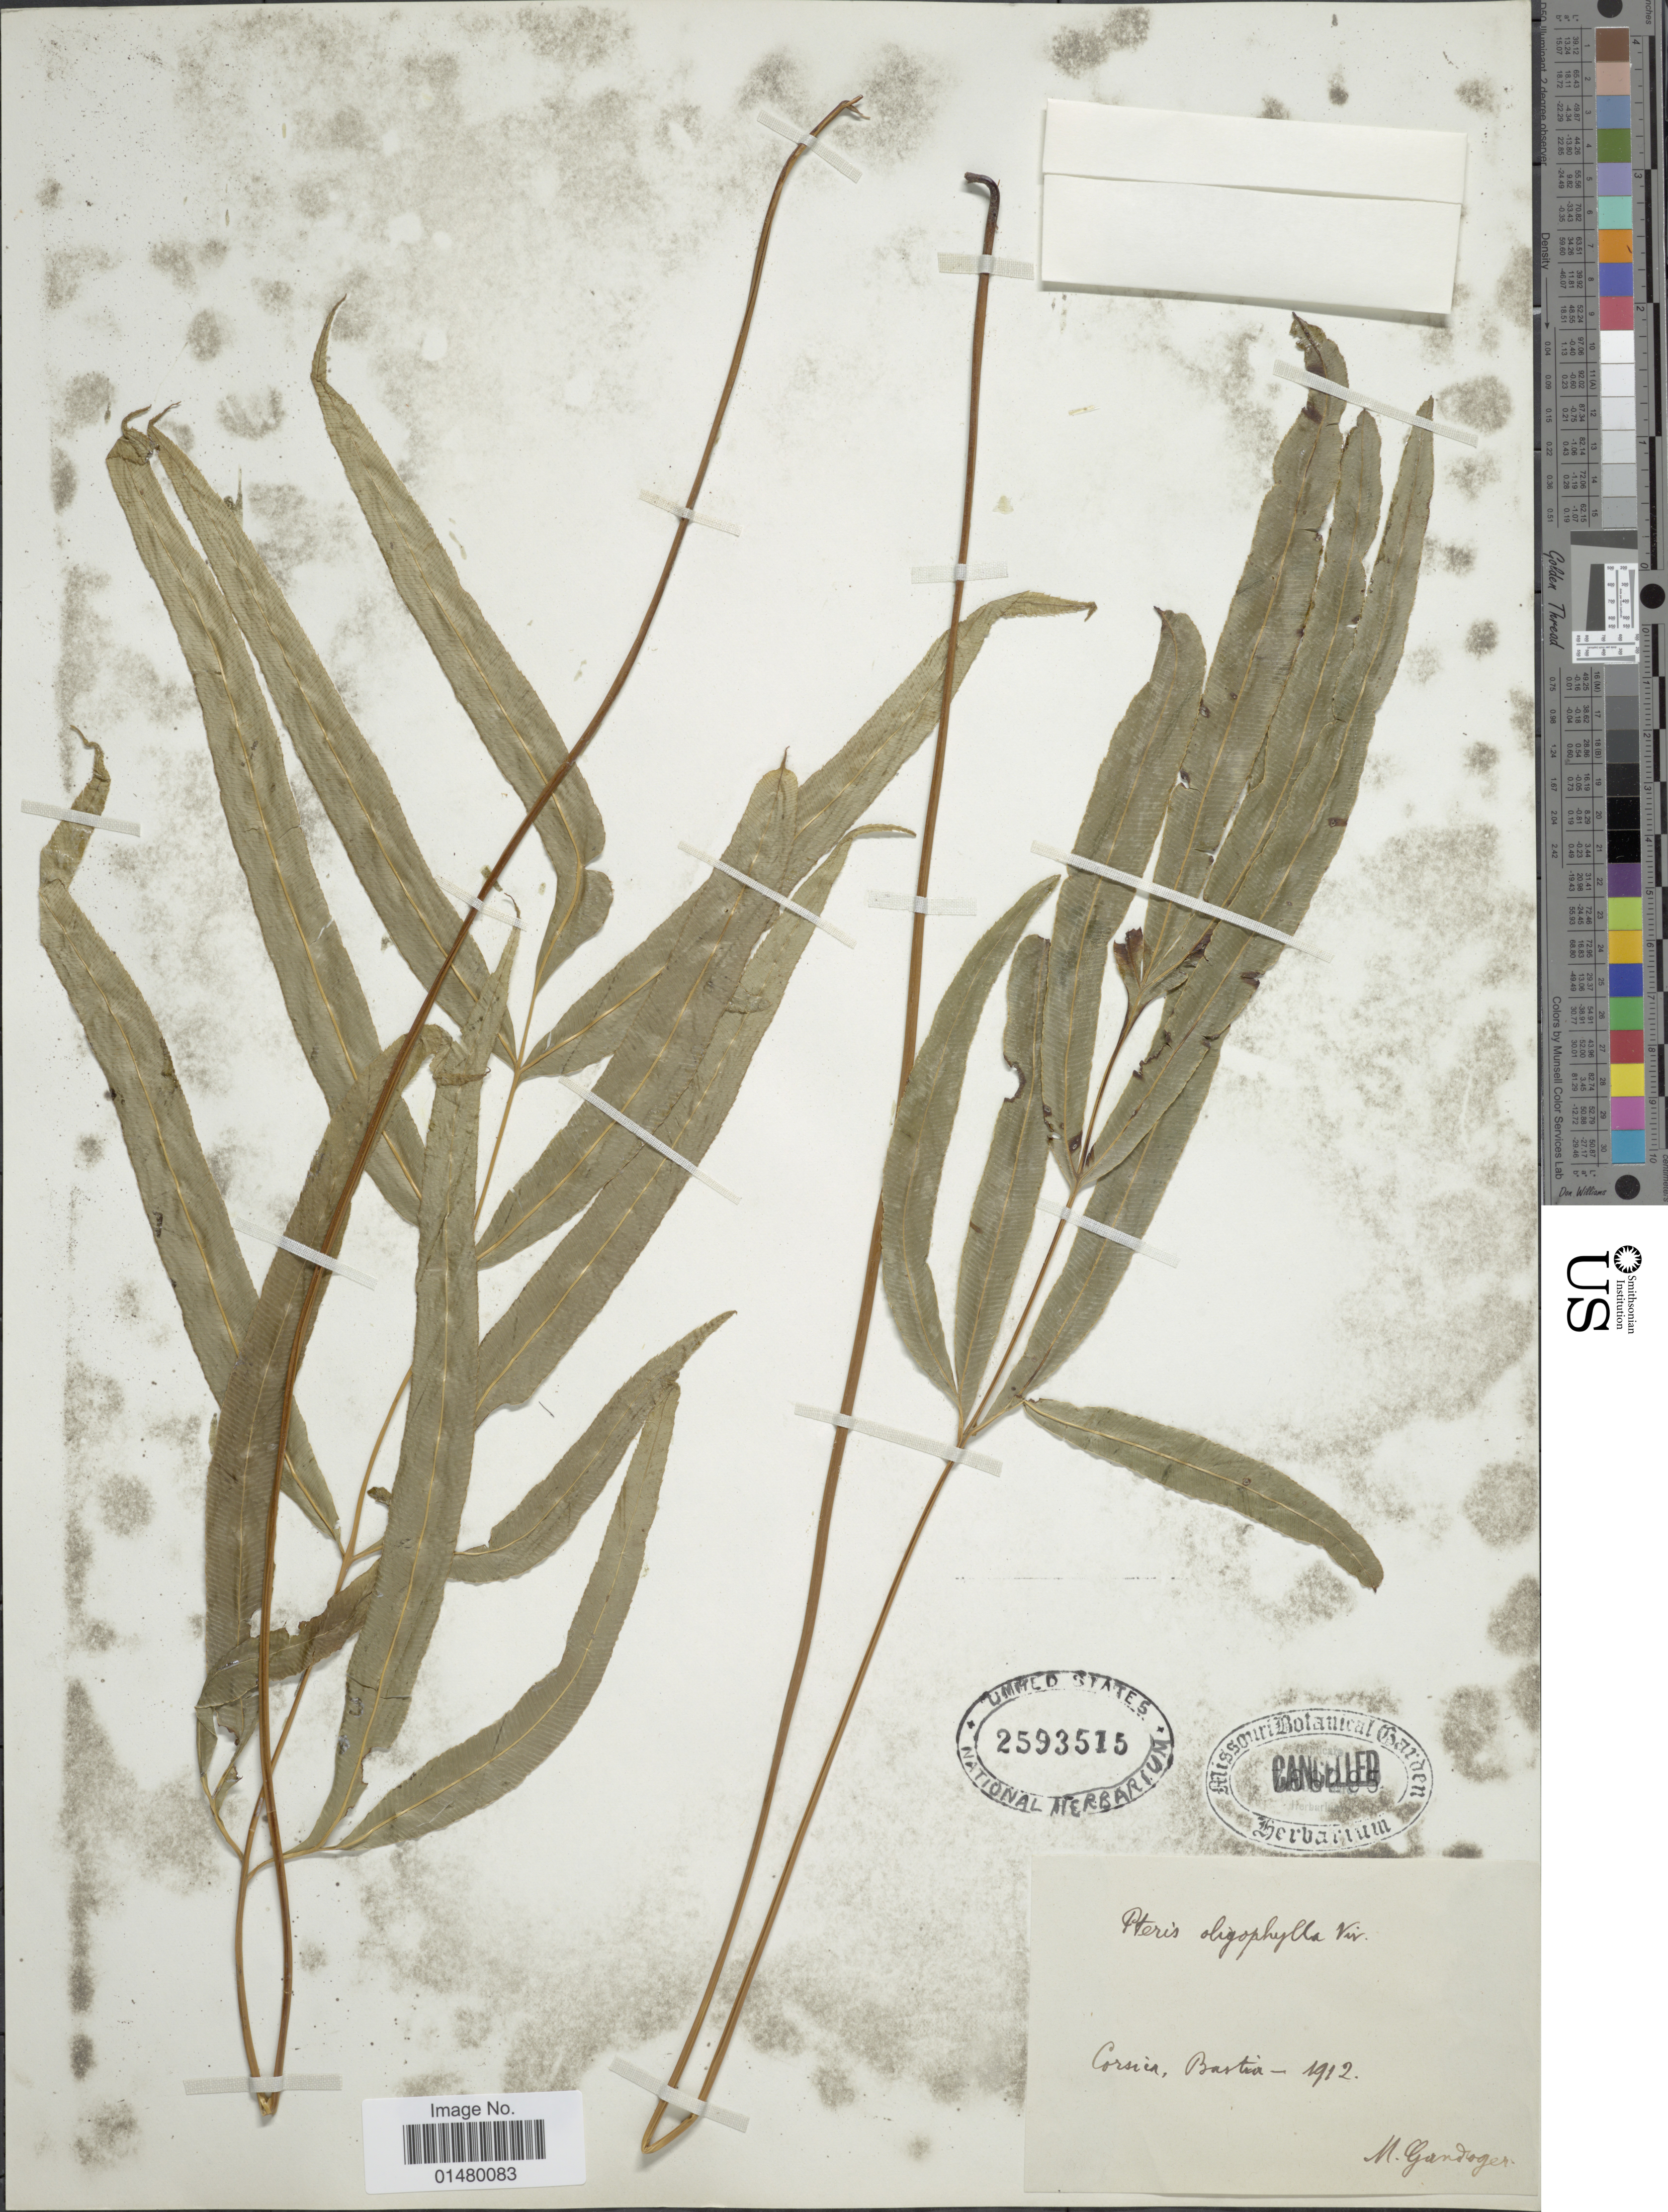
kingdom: Plantae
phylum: Tracheophyta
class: Polypodiopsida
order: Polypodiales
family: Pteridaceae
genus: Pteris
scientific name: Pteris cretica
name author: L.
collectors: M. Gandoger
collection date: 1912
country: France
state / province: Corsica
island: Corse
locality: Bastia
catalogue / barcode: US 2593515